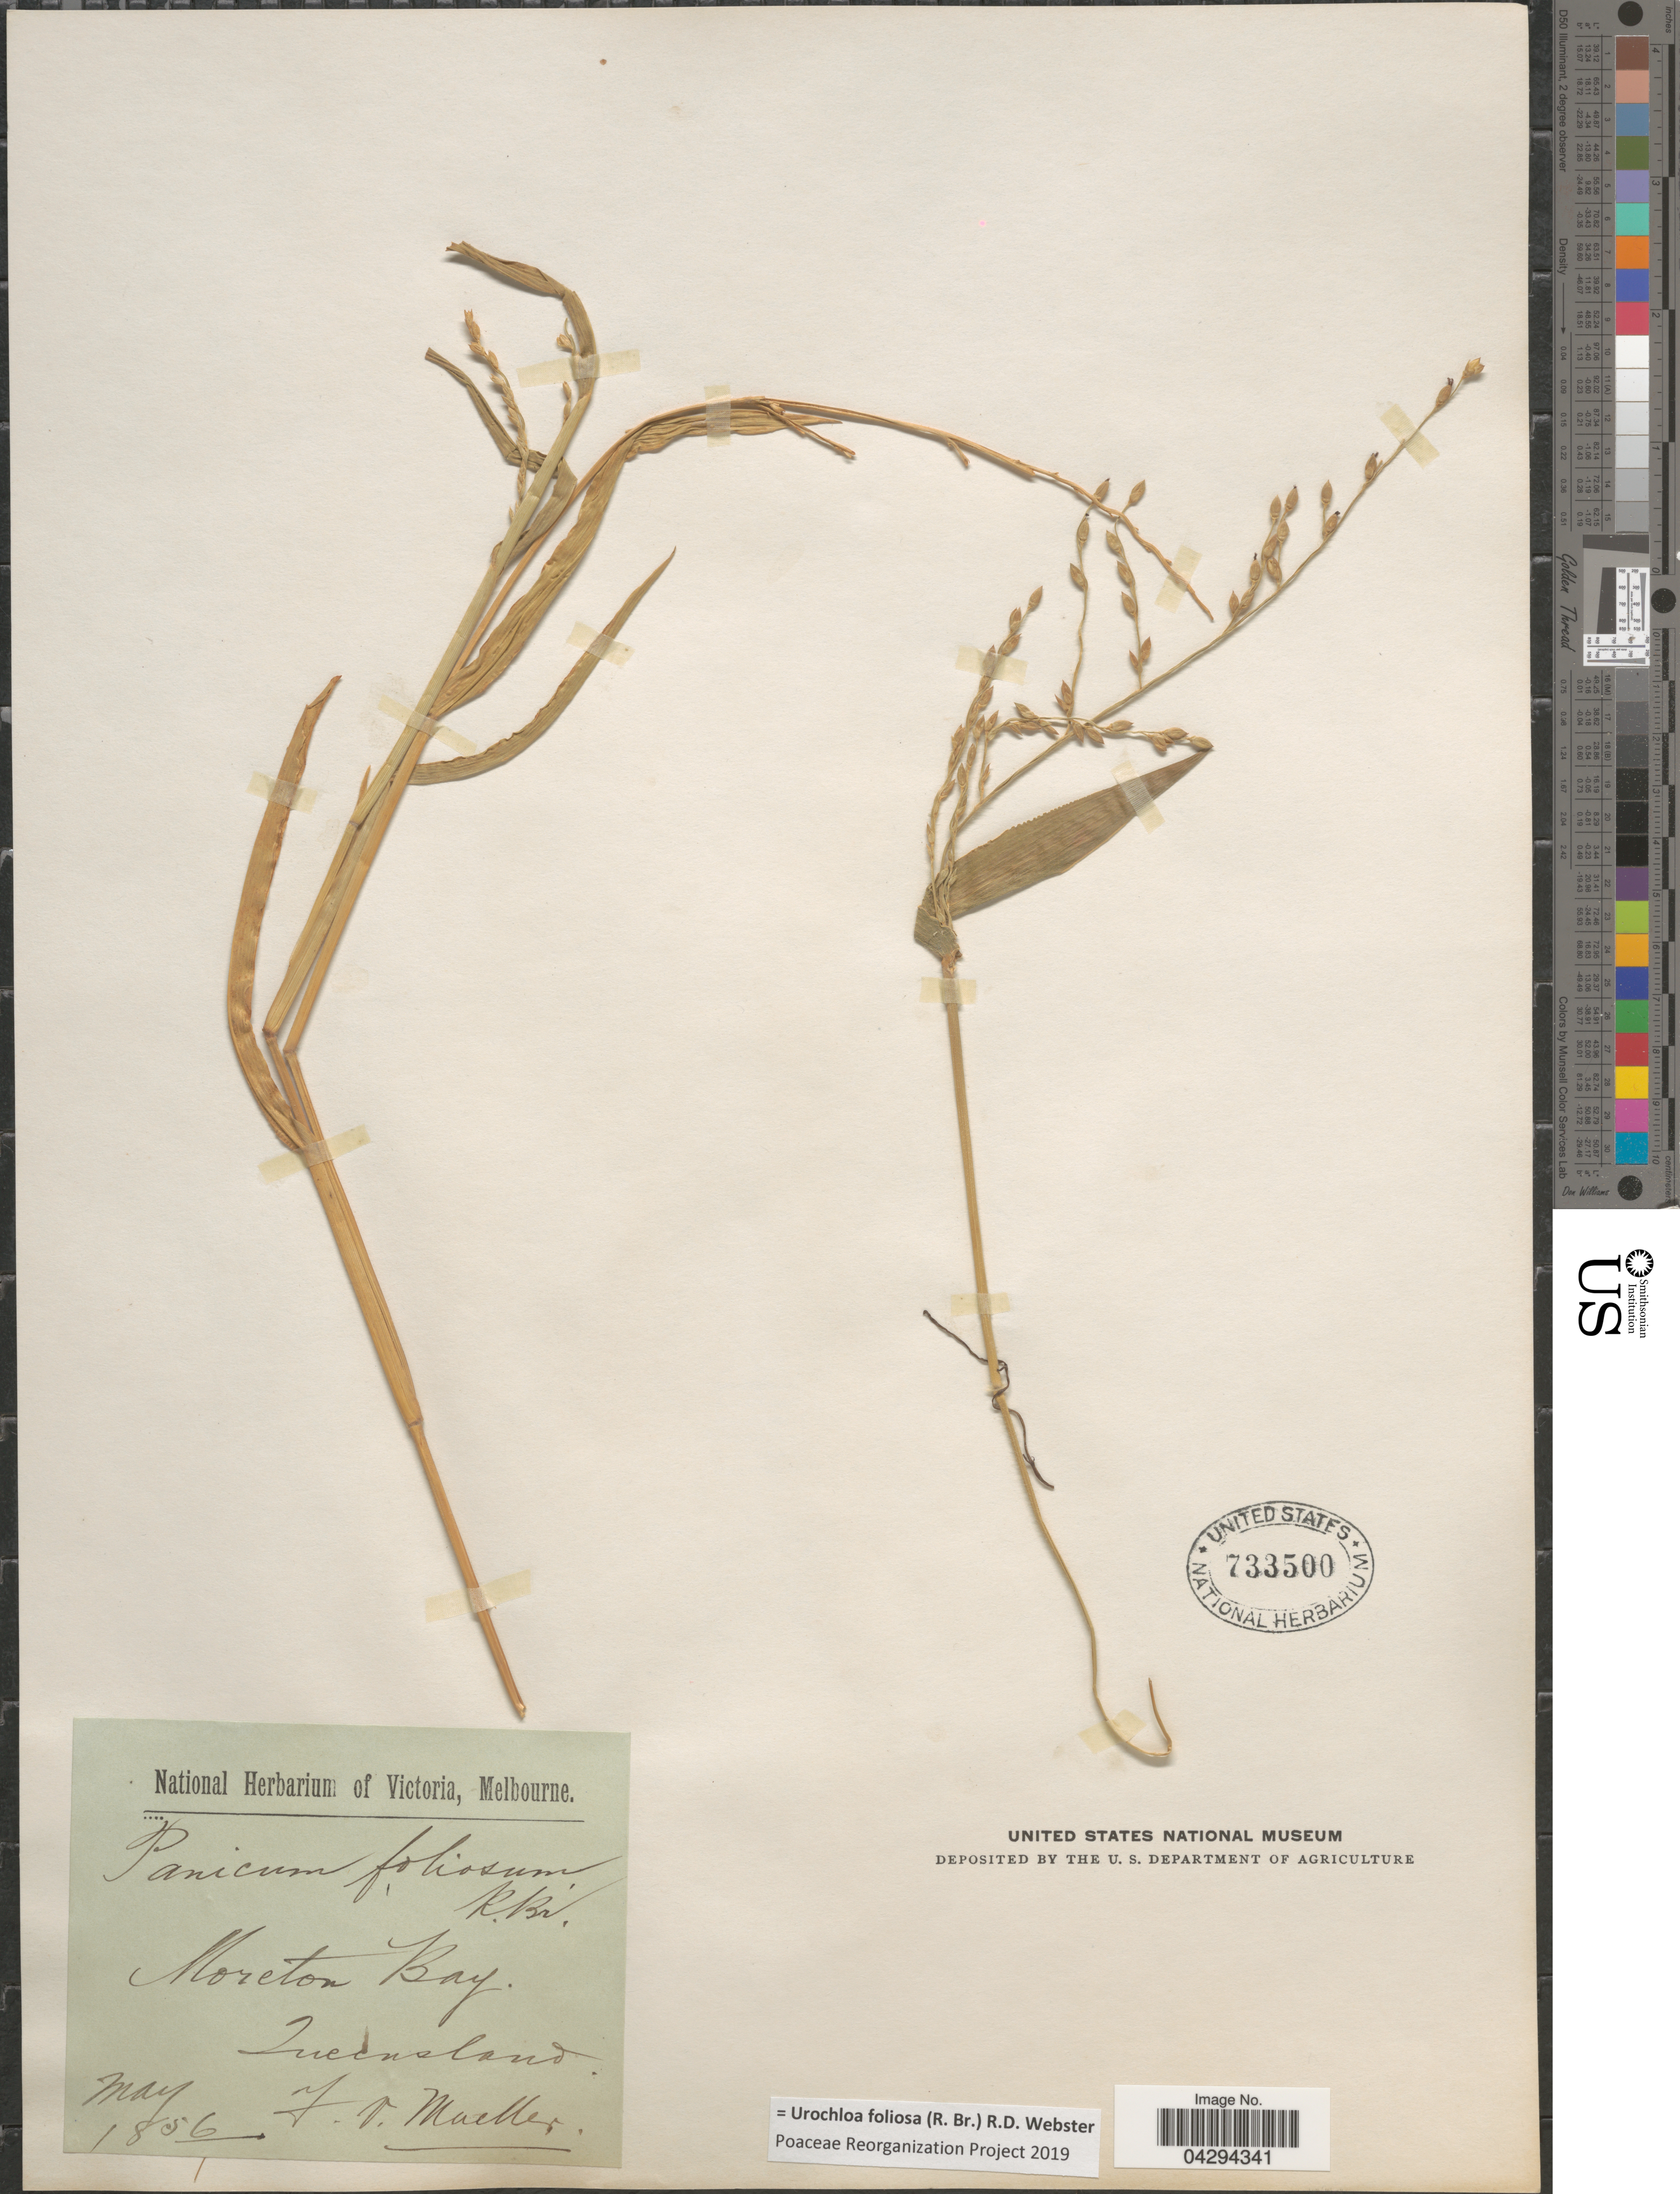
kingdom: Plantae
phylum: Tracheophyta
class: Liliopsida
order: Poales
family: Poaceae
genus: Urochloa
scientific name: Urochloa foliosa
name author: (R. Br.) R.D. Webster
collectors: F. von Mueller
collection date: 1856-05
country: Australia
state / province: Queensland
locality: Moreton Bay.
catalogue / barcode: US 733500